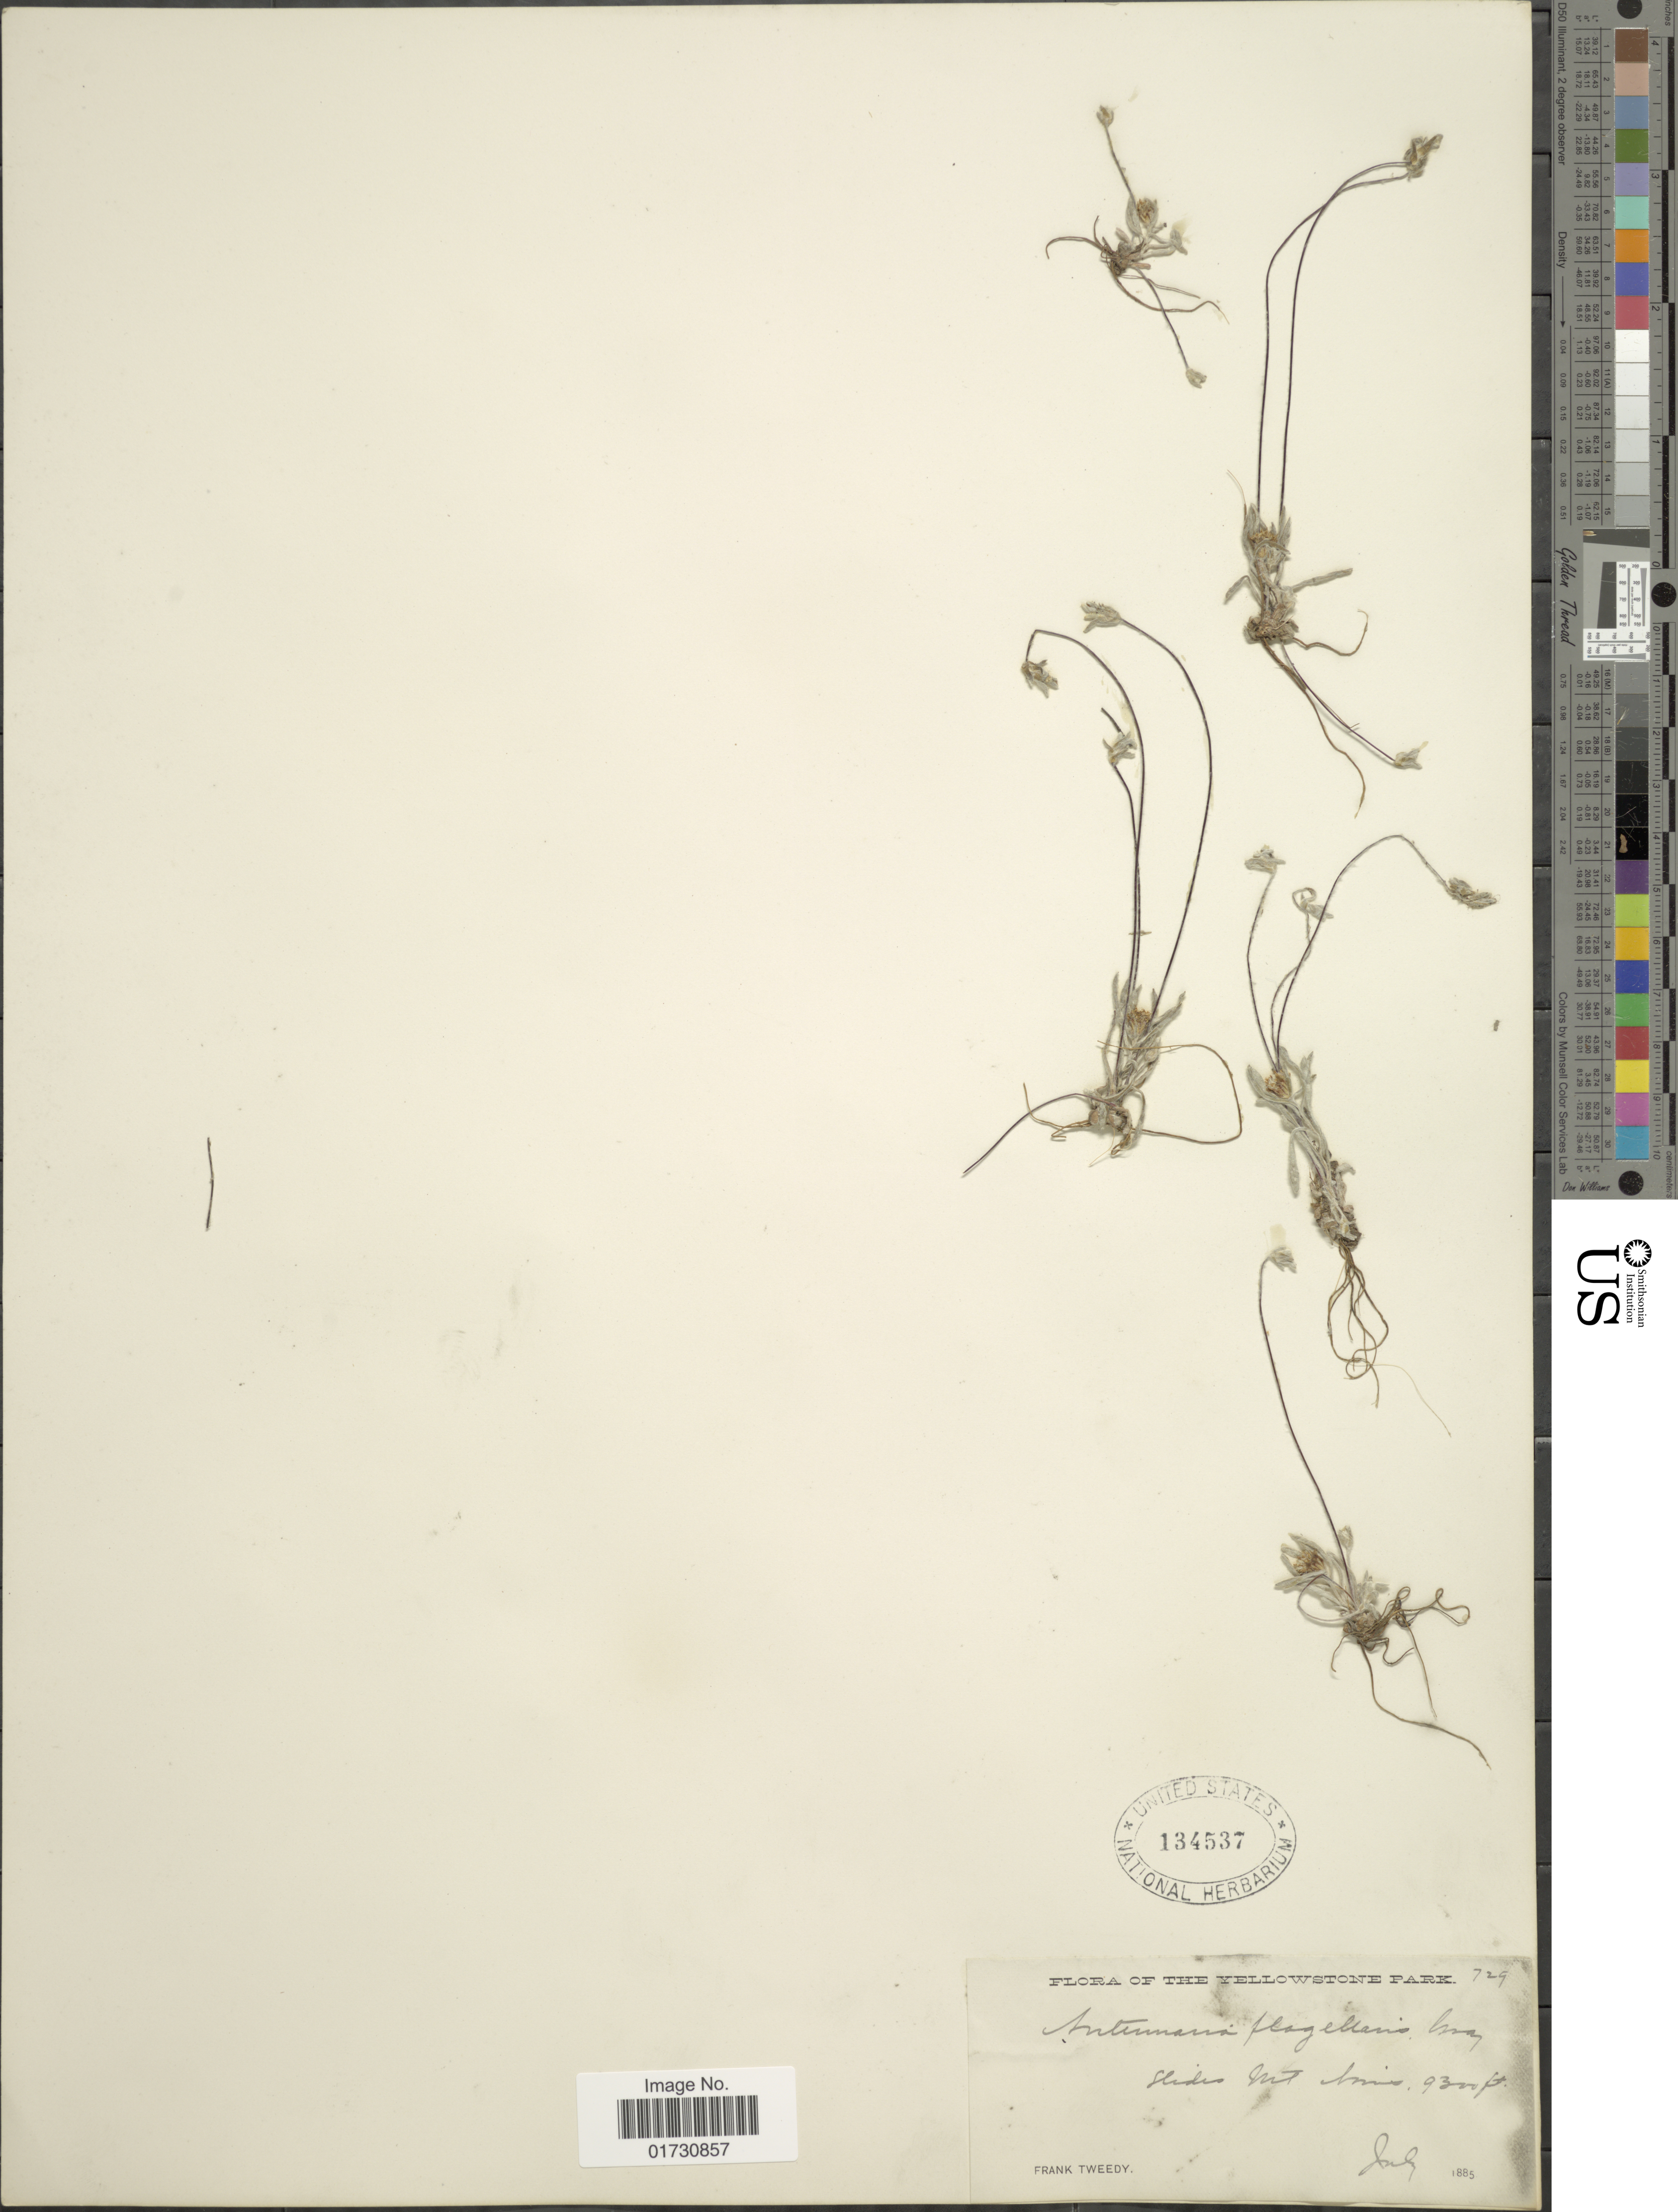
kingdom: Plantae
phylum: Tracheophyta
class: Magnoliopsida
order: Asterales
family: Asteraceae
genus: Antennaria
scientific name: Antennaria flagellaris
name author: A. Gray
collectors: F. Tweedy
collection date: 1885-07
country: United States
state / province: Wyoming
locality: The Yellowstone Park, Slides Mt. Norris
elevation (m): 2835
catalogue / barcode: US 134537